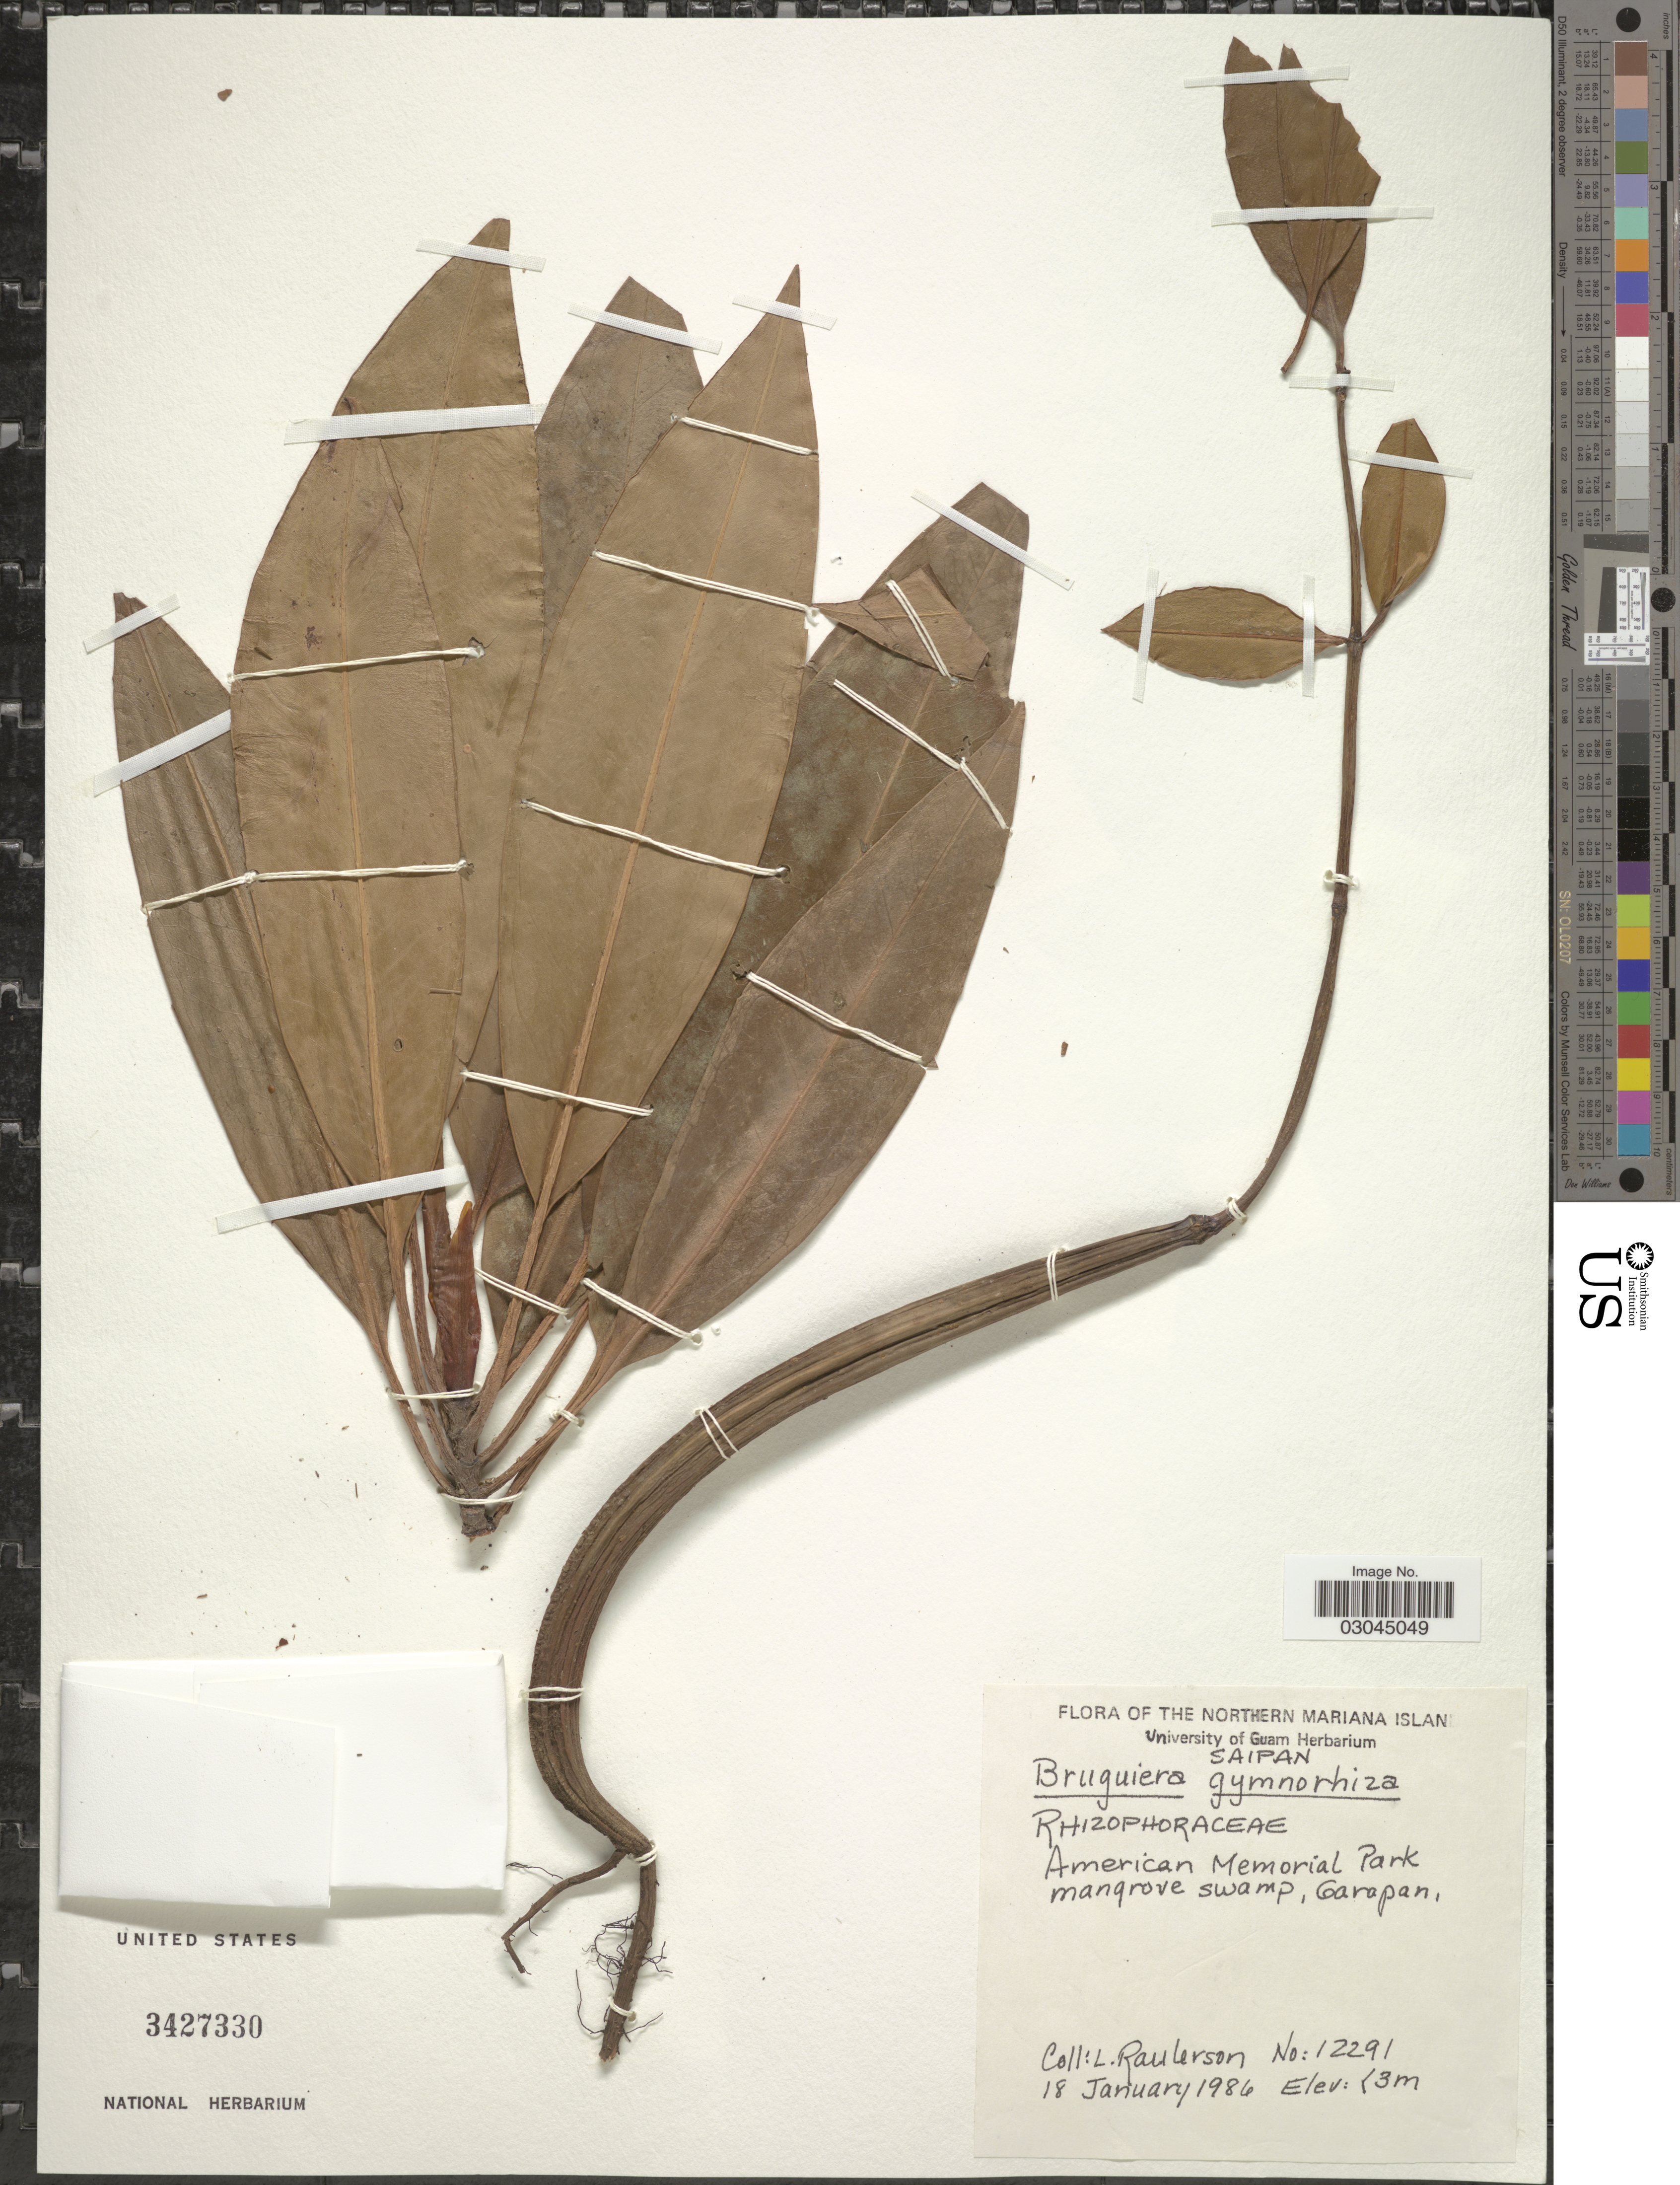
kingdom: Plantae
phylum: Tracheophyta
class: Magnoliopsida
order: Malpighiales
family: Rhizophoraceae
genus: Bruguiera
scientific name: Bruguiera gymnorhiza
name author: (L.) Savigny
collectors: L. Raulerson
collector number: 12291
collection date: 1986-01-18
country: Northern Mariana Islands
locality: The Northern Mariana Island, Saipan, American Memorial Park, mangrove swamp, Garapan.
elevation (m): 3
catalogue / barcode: US 3427330